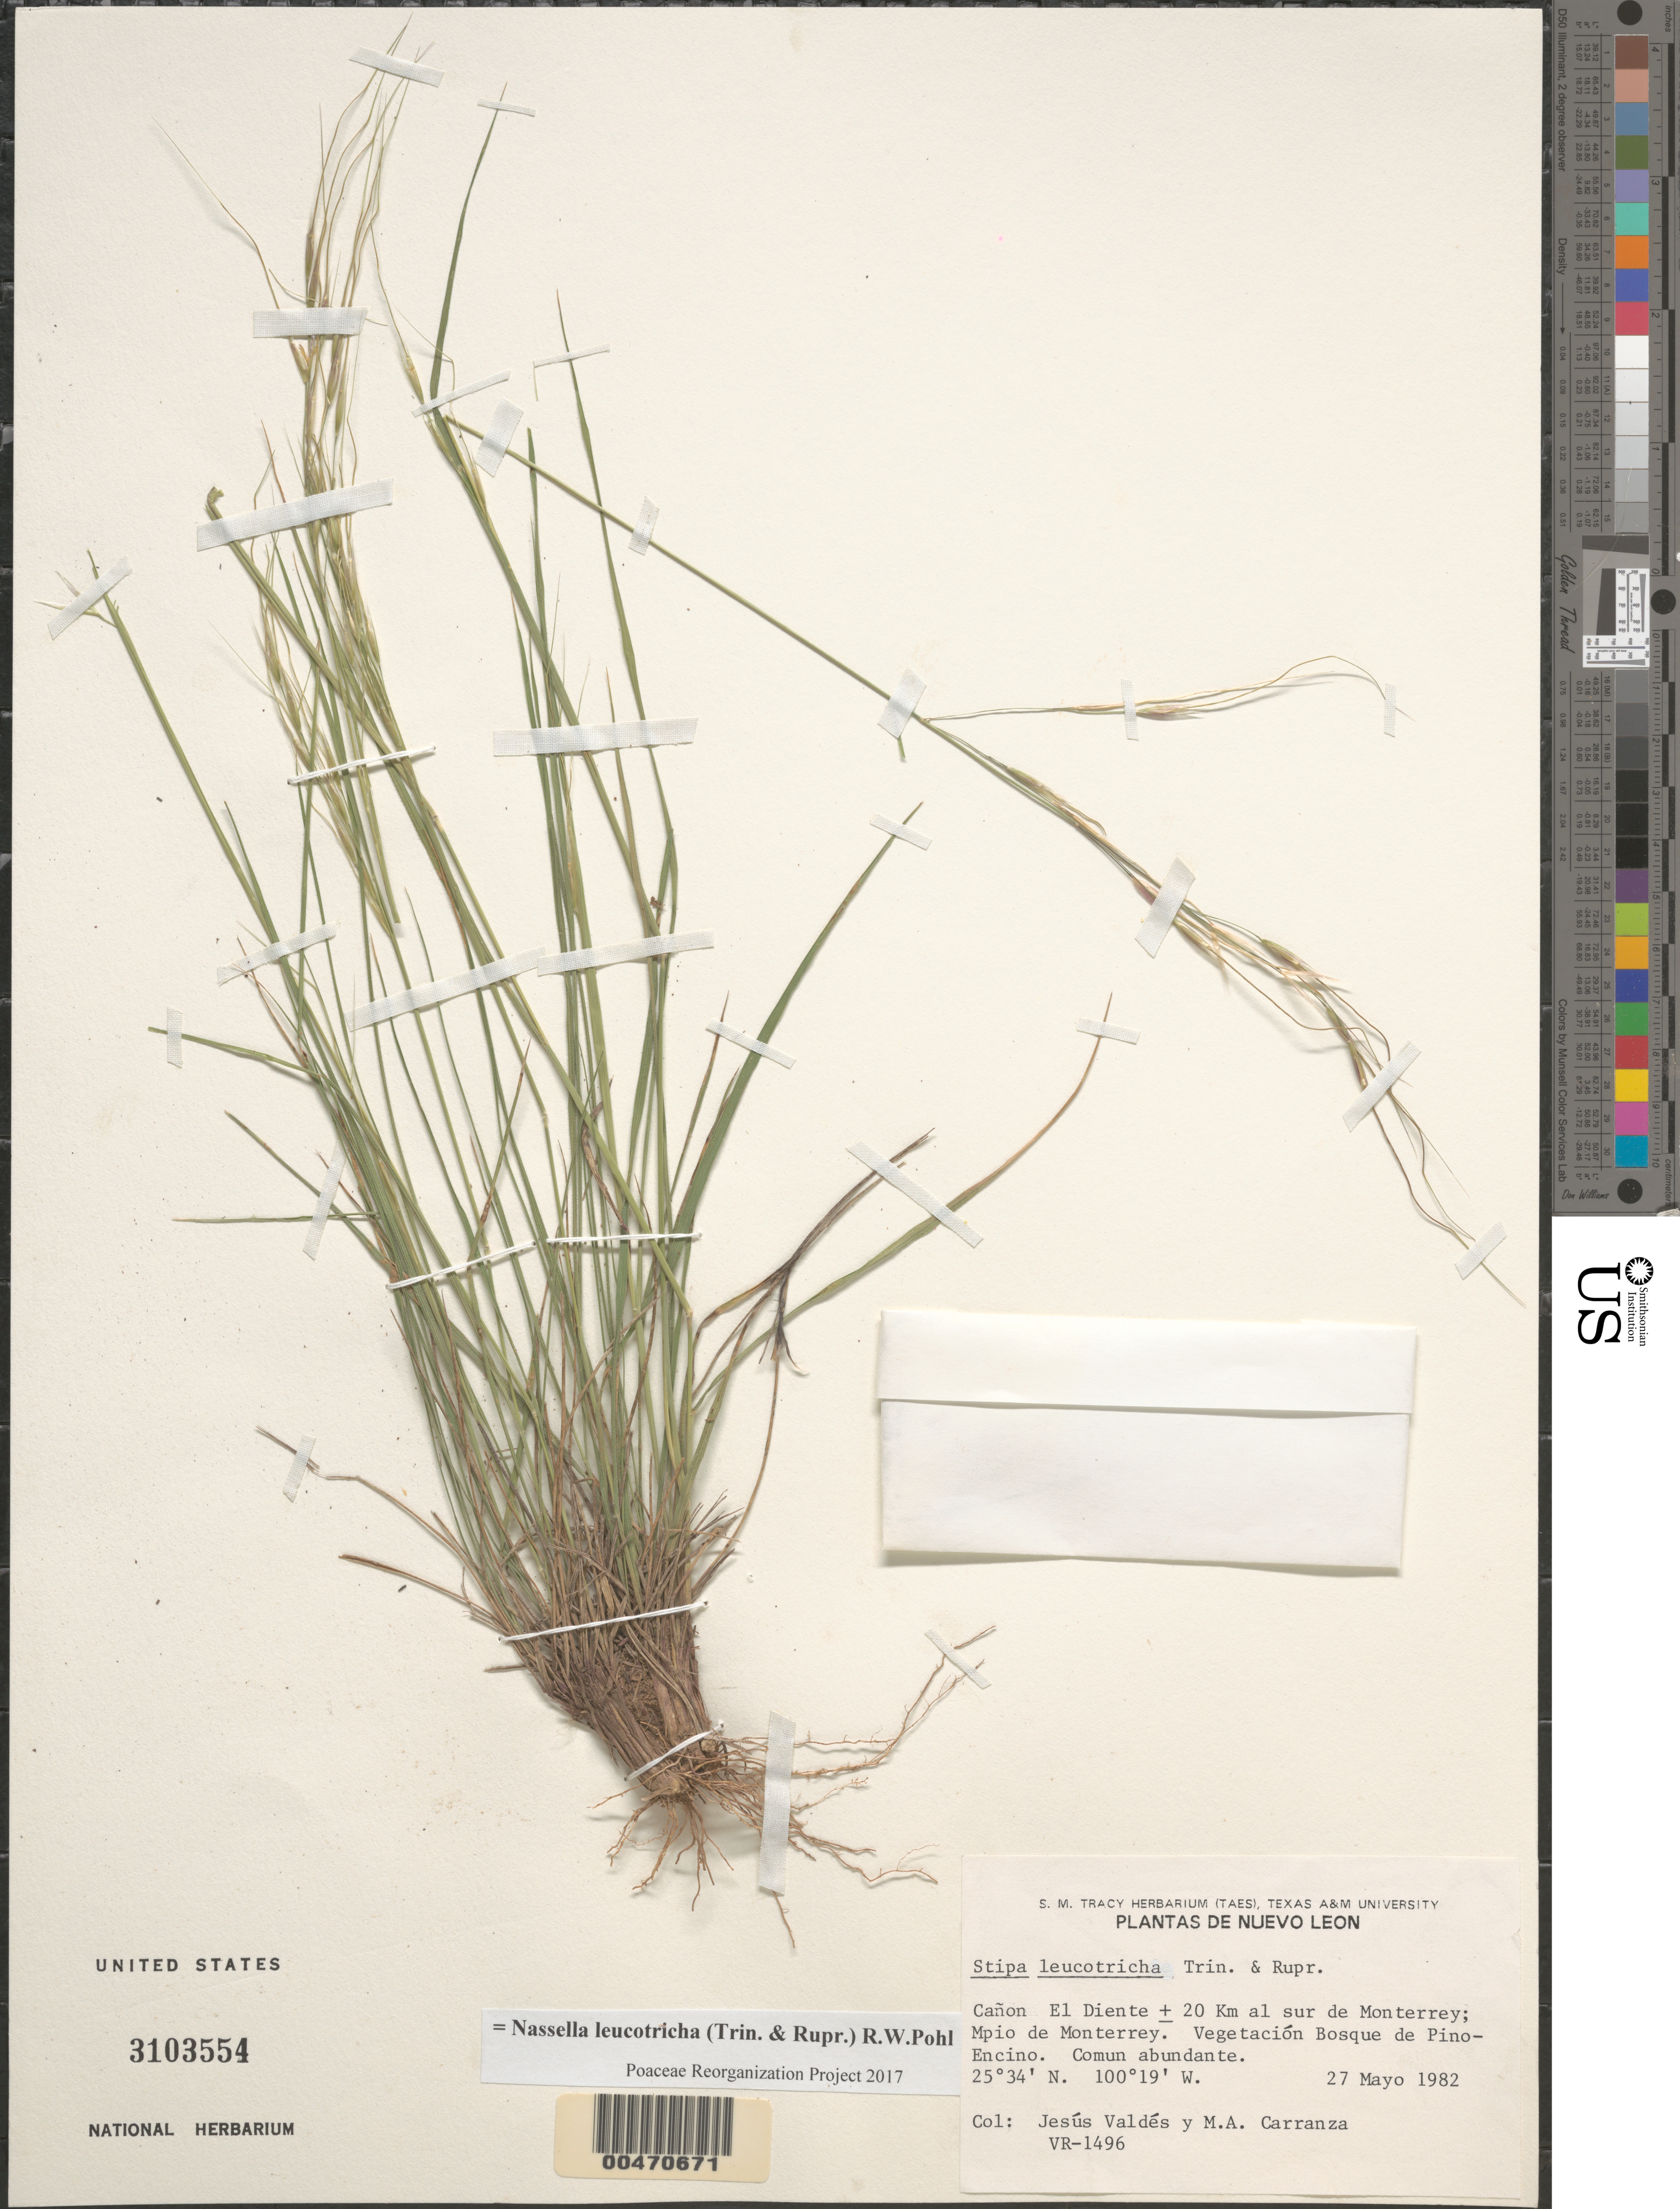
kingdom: Plantae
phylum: Tracheophyta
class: Liliopsida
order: Poales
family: Poaceae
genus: Nassella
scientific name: Nassella leucotricha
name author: (Trin. & Rupr.) R.W. Pohl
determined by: Poaceae Reorganization Project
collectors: J. Valdés-Reyna & M. Carranza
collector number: VR-1496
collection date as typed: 27 May 1982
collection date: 1982-05-27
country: Mexico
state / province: Nuevo León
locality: Cañon El Diente, ca. 20 km S of Monterrey, Mun of Monterrey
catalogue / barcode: US 3103554